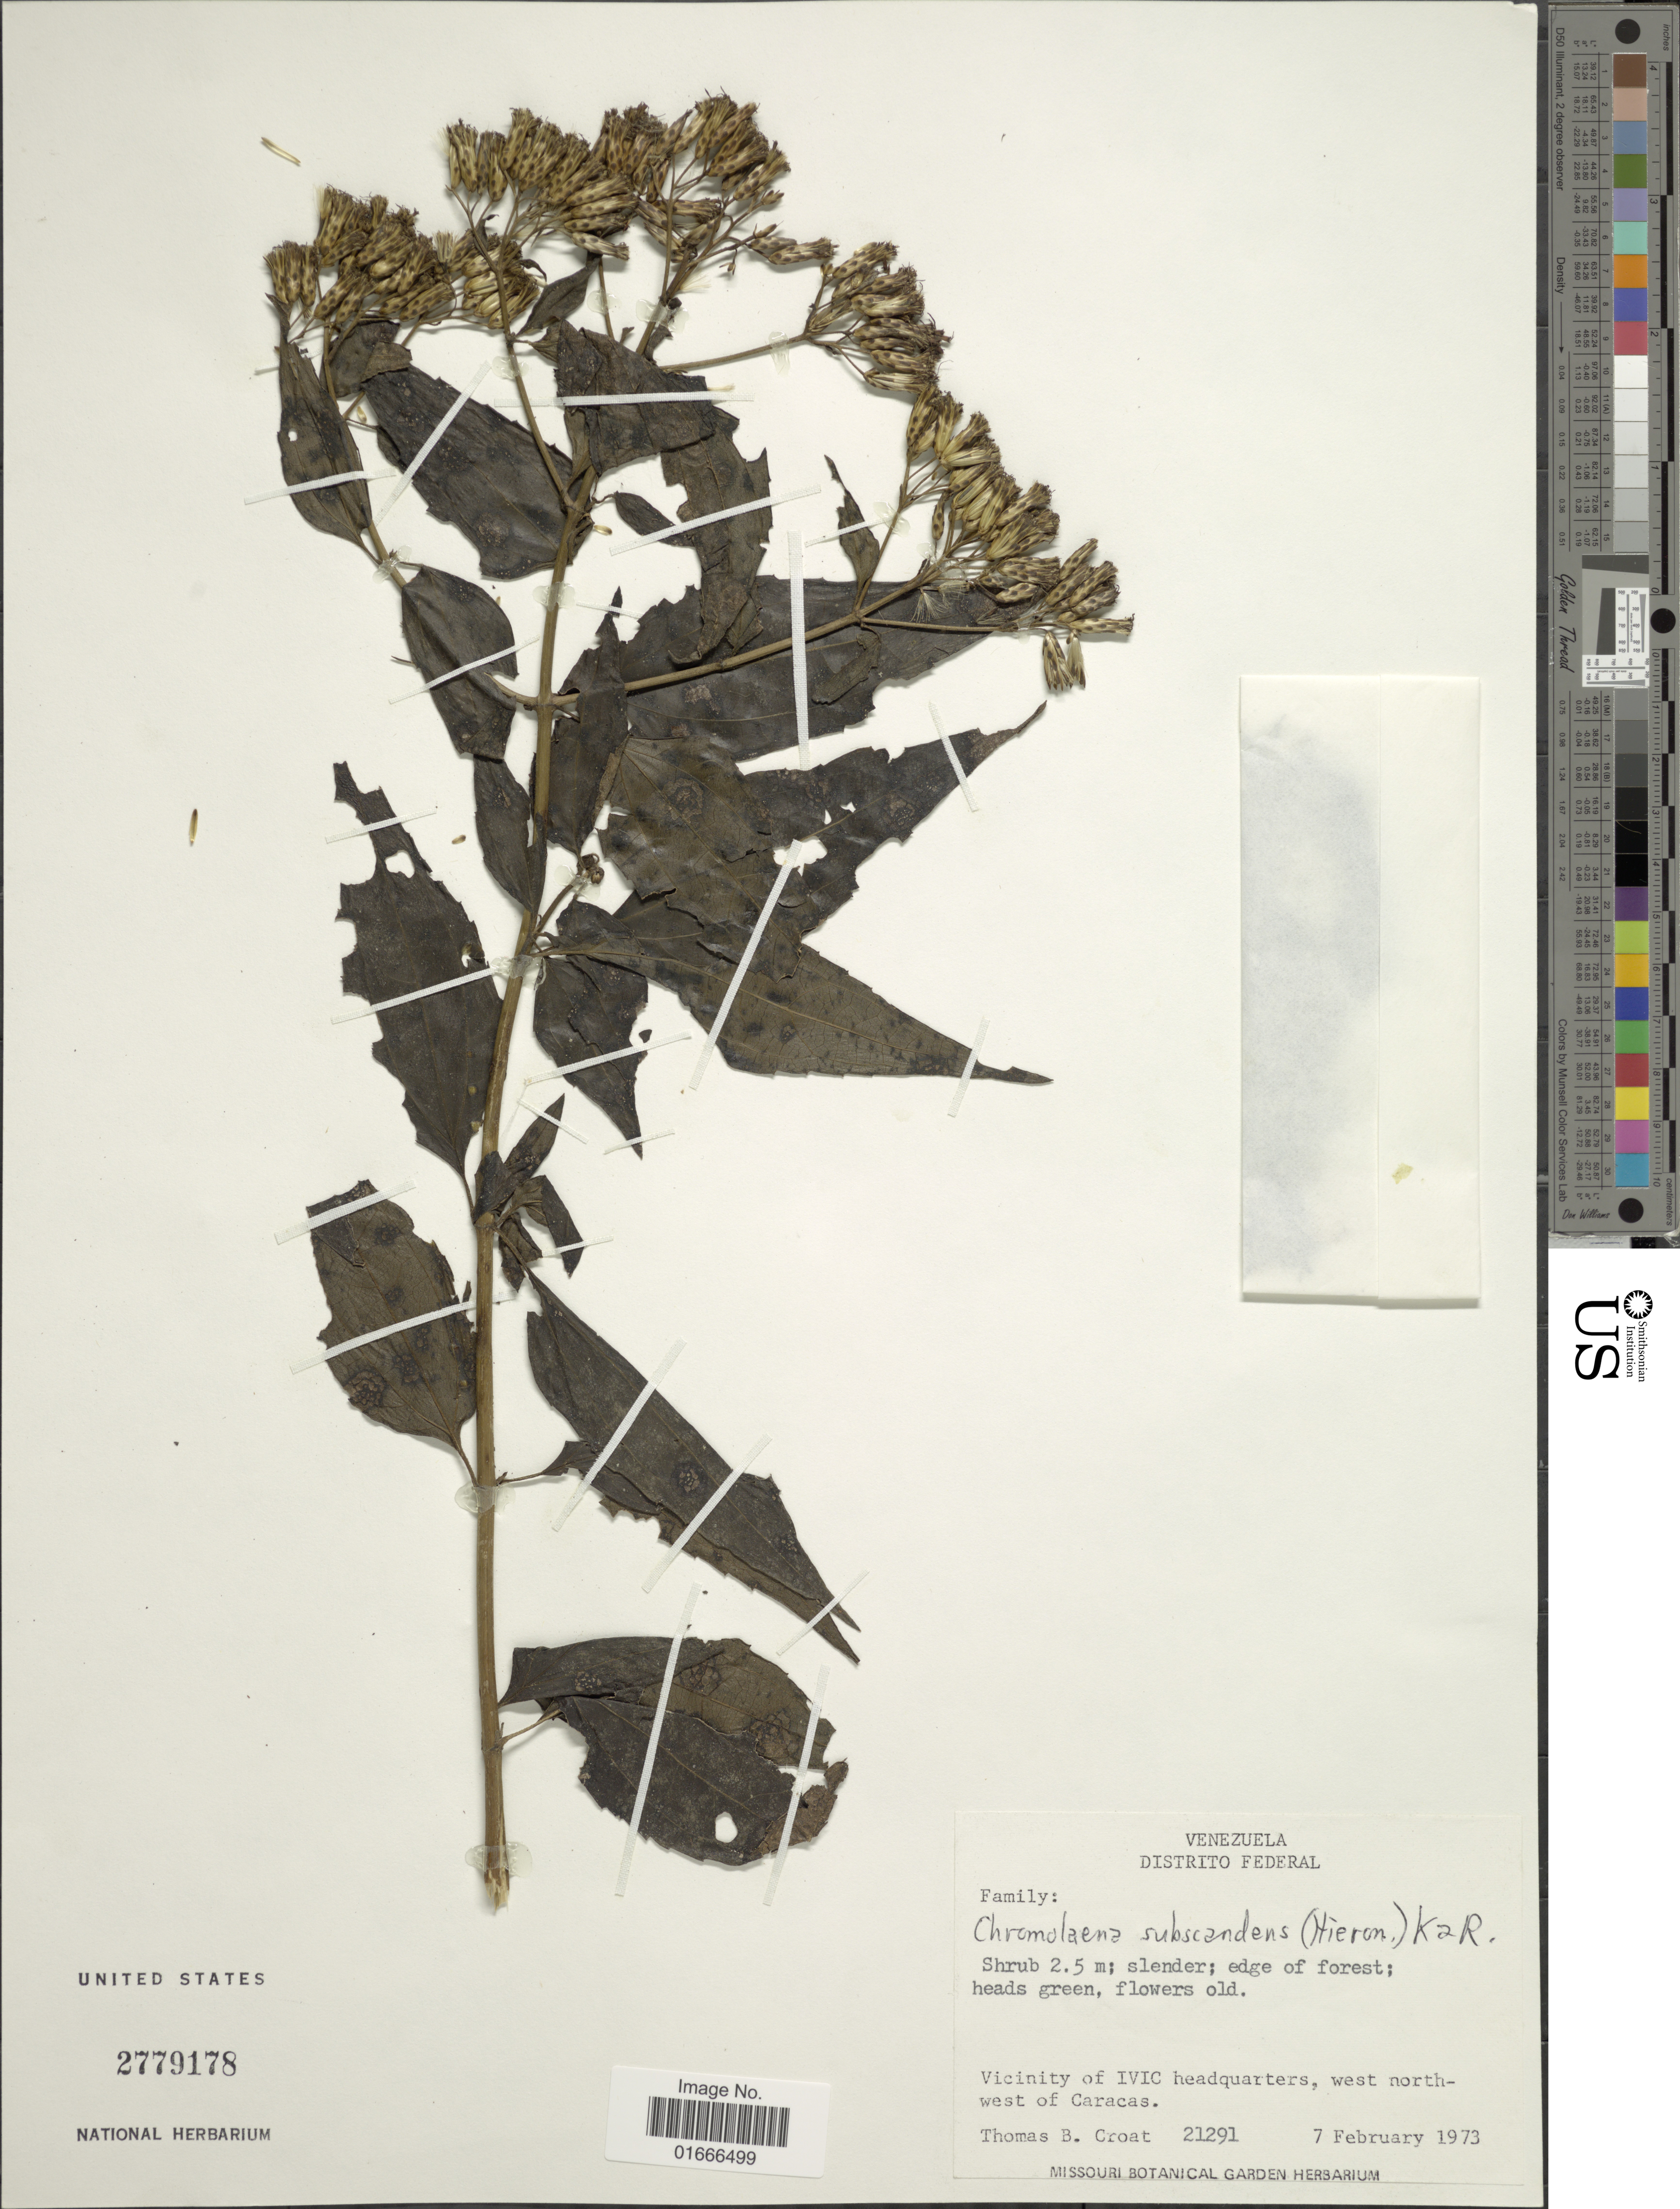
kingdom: Plantae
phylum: Tracheophyta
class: Magnoliopsida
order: Asterales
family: Asteraceae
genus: Chromolaena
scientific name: Chromolaena subscandens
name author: (Hieron.) R.M. King & H. Rob.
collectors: T. B. Croat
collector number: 21291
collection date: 1973-02-07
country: Venezuela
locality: Distrito Federal, Vicinity of IVIC headquarters, west northwest of Caracas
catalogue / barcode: US 2779178